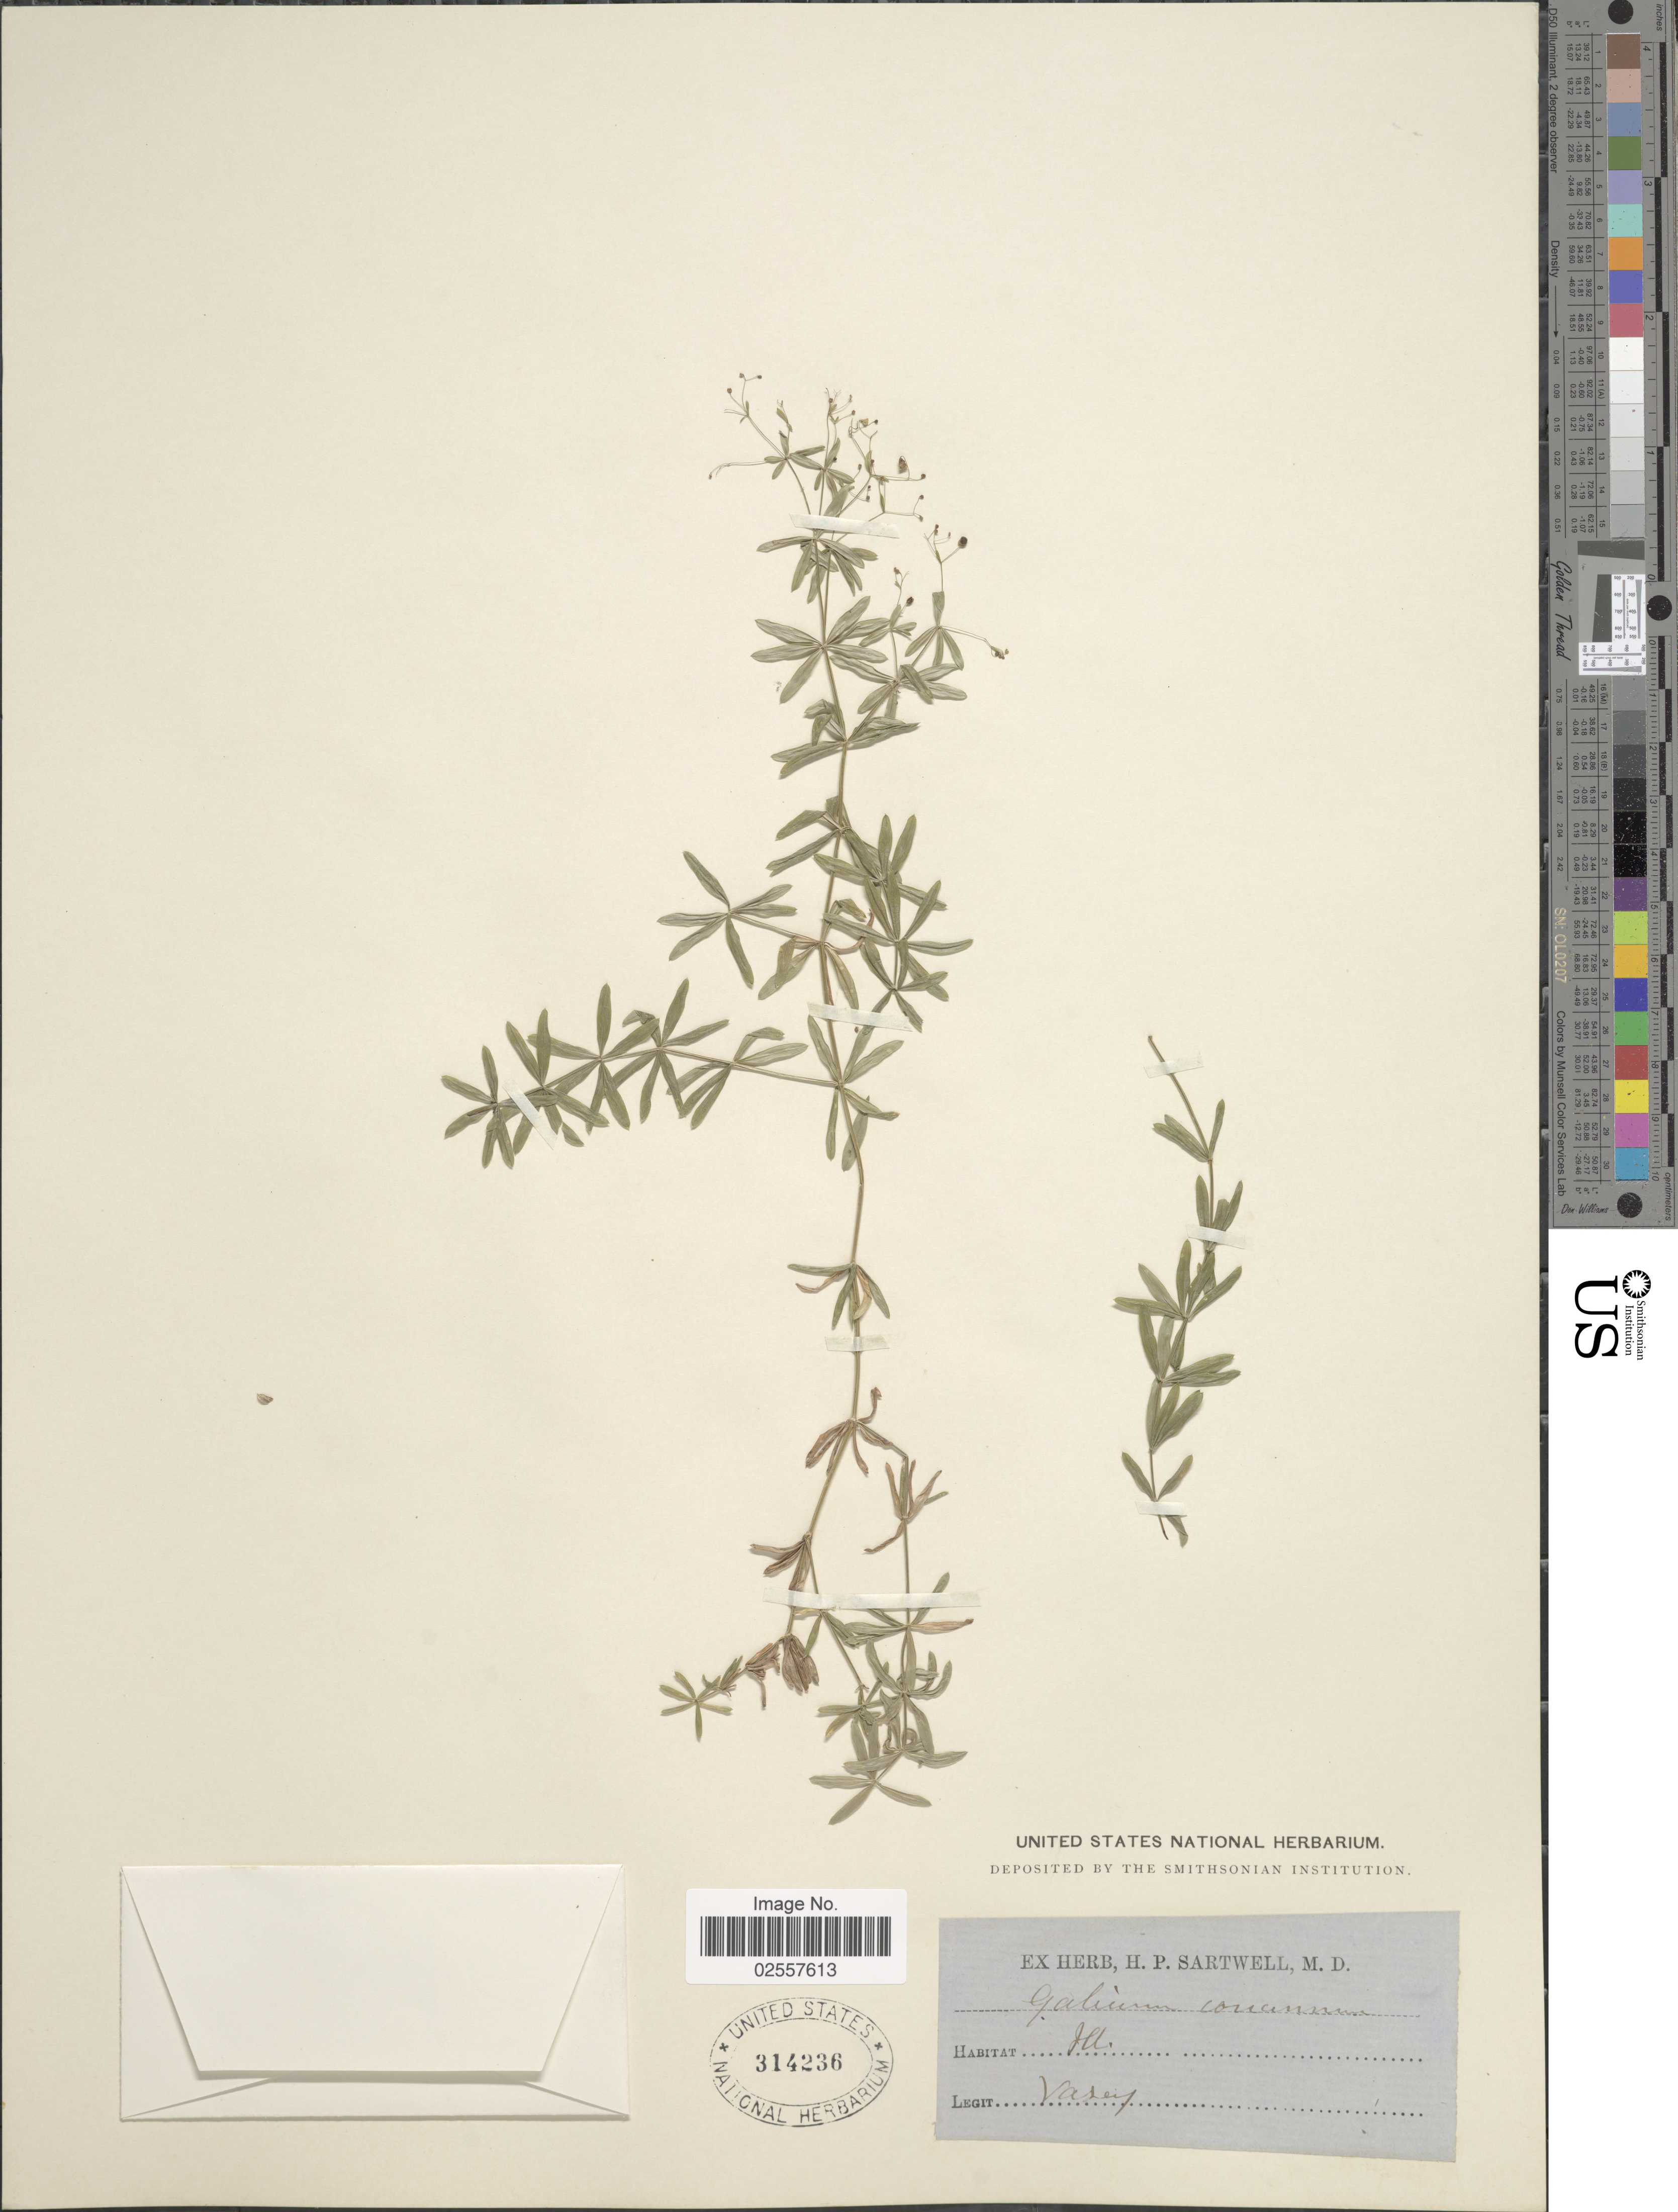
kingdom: Plantae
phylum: Tracheophyta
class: Magnoliopsida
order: Gentianales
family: Rubiaceae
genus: Galium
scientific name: Galium concinnum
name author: Torr. & A. Gray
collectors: Vasey, --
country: United States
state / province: Illinois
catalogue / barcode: US 314236